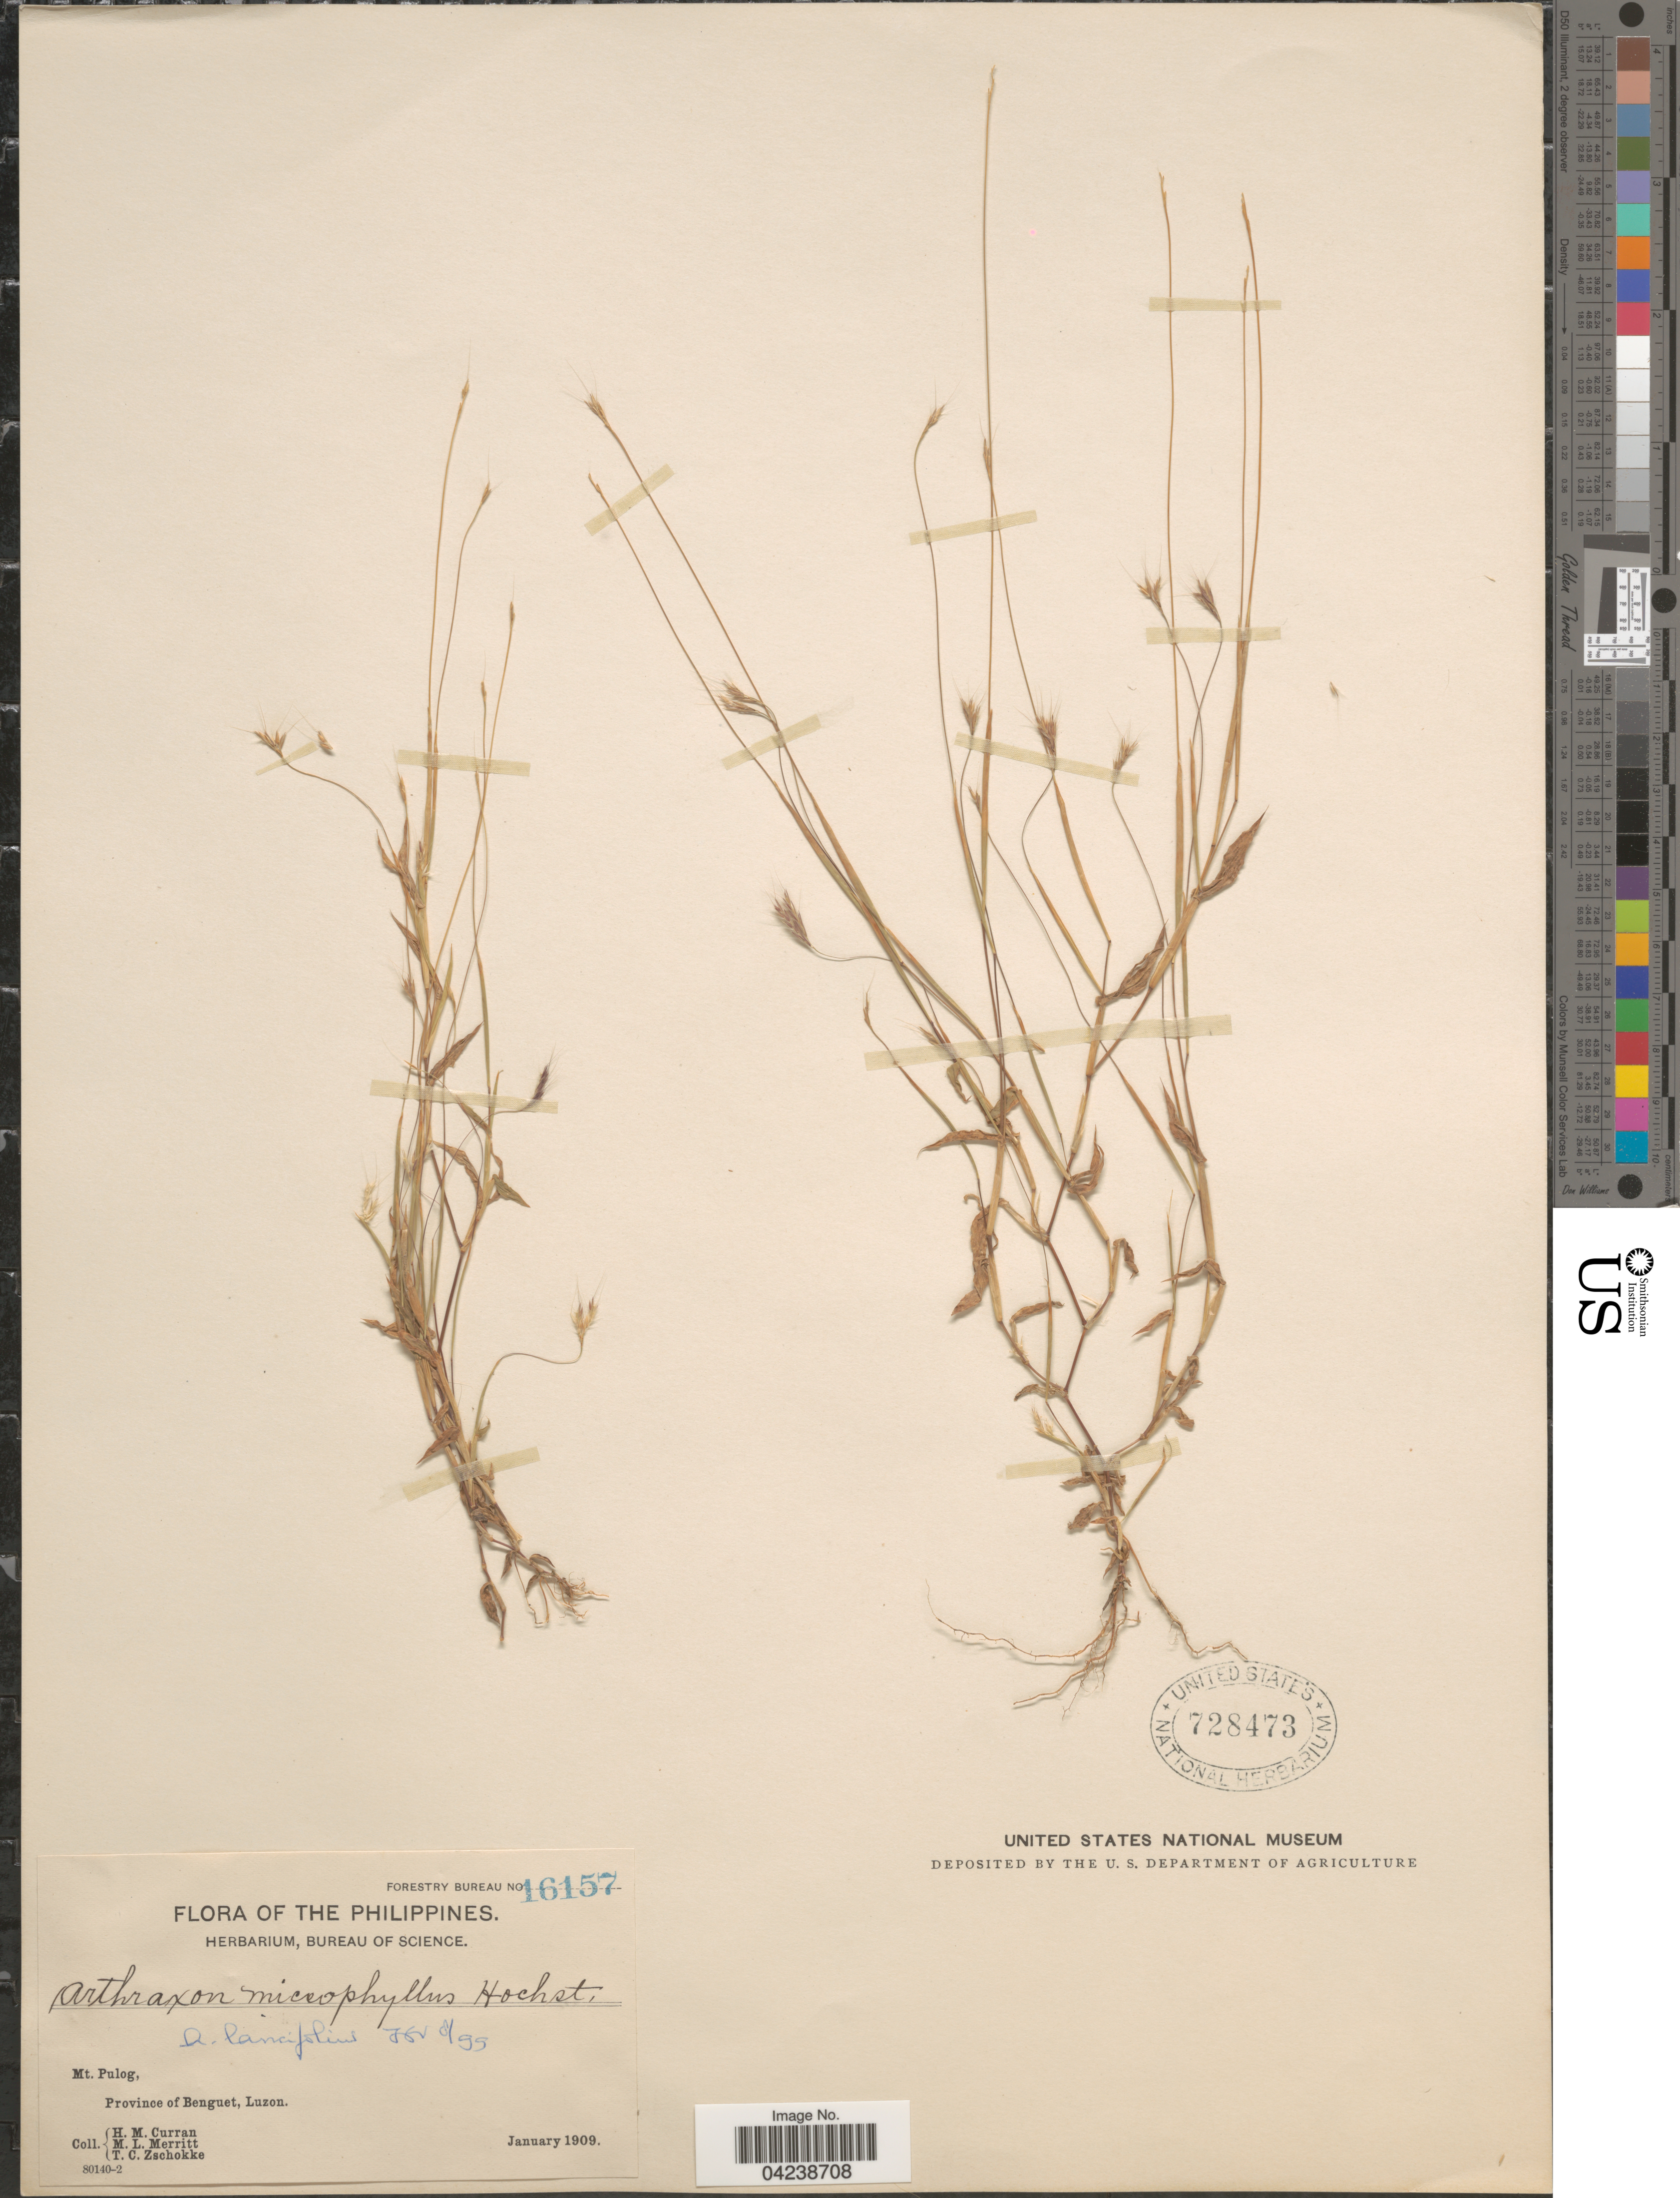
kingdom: Plantae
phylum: Tracheophyta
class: Liliopsida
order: Poales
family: Poaceae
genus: Arthraxon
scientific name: Arthraxon lancifolius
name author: (Trin.) Hochst.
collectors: H. M. Curran, M. L. Merritt & T. C. Zschokke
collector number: Forestry Bureau 16157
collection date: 1909-01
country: Philippines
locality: Mt. Pulog, Province of Benguet, Luzon.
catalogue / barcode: US 728473